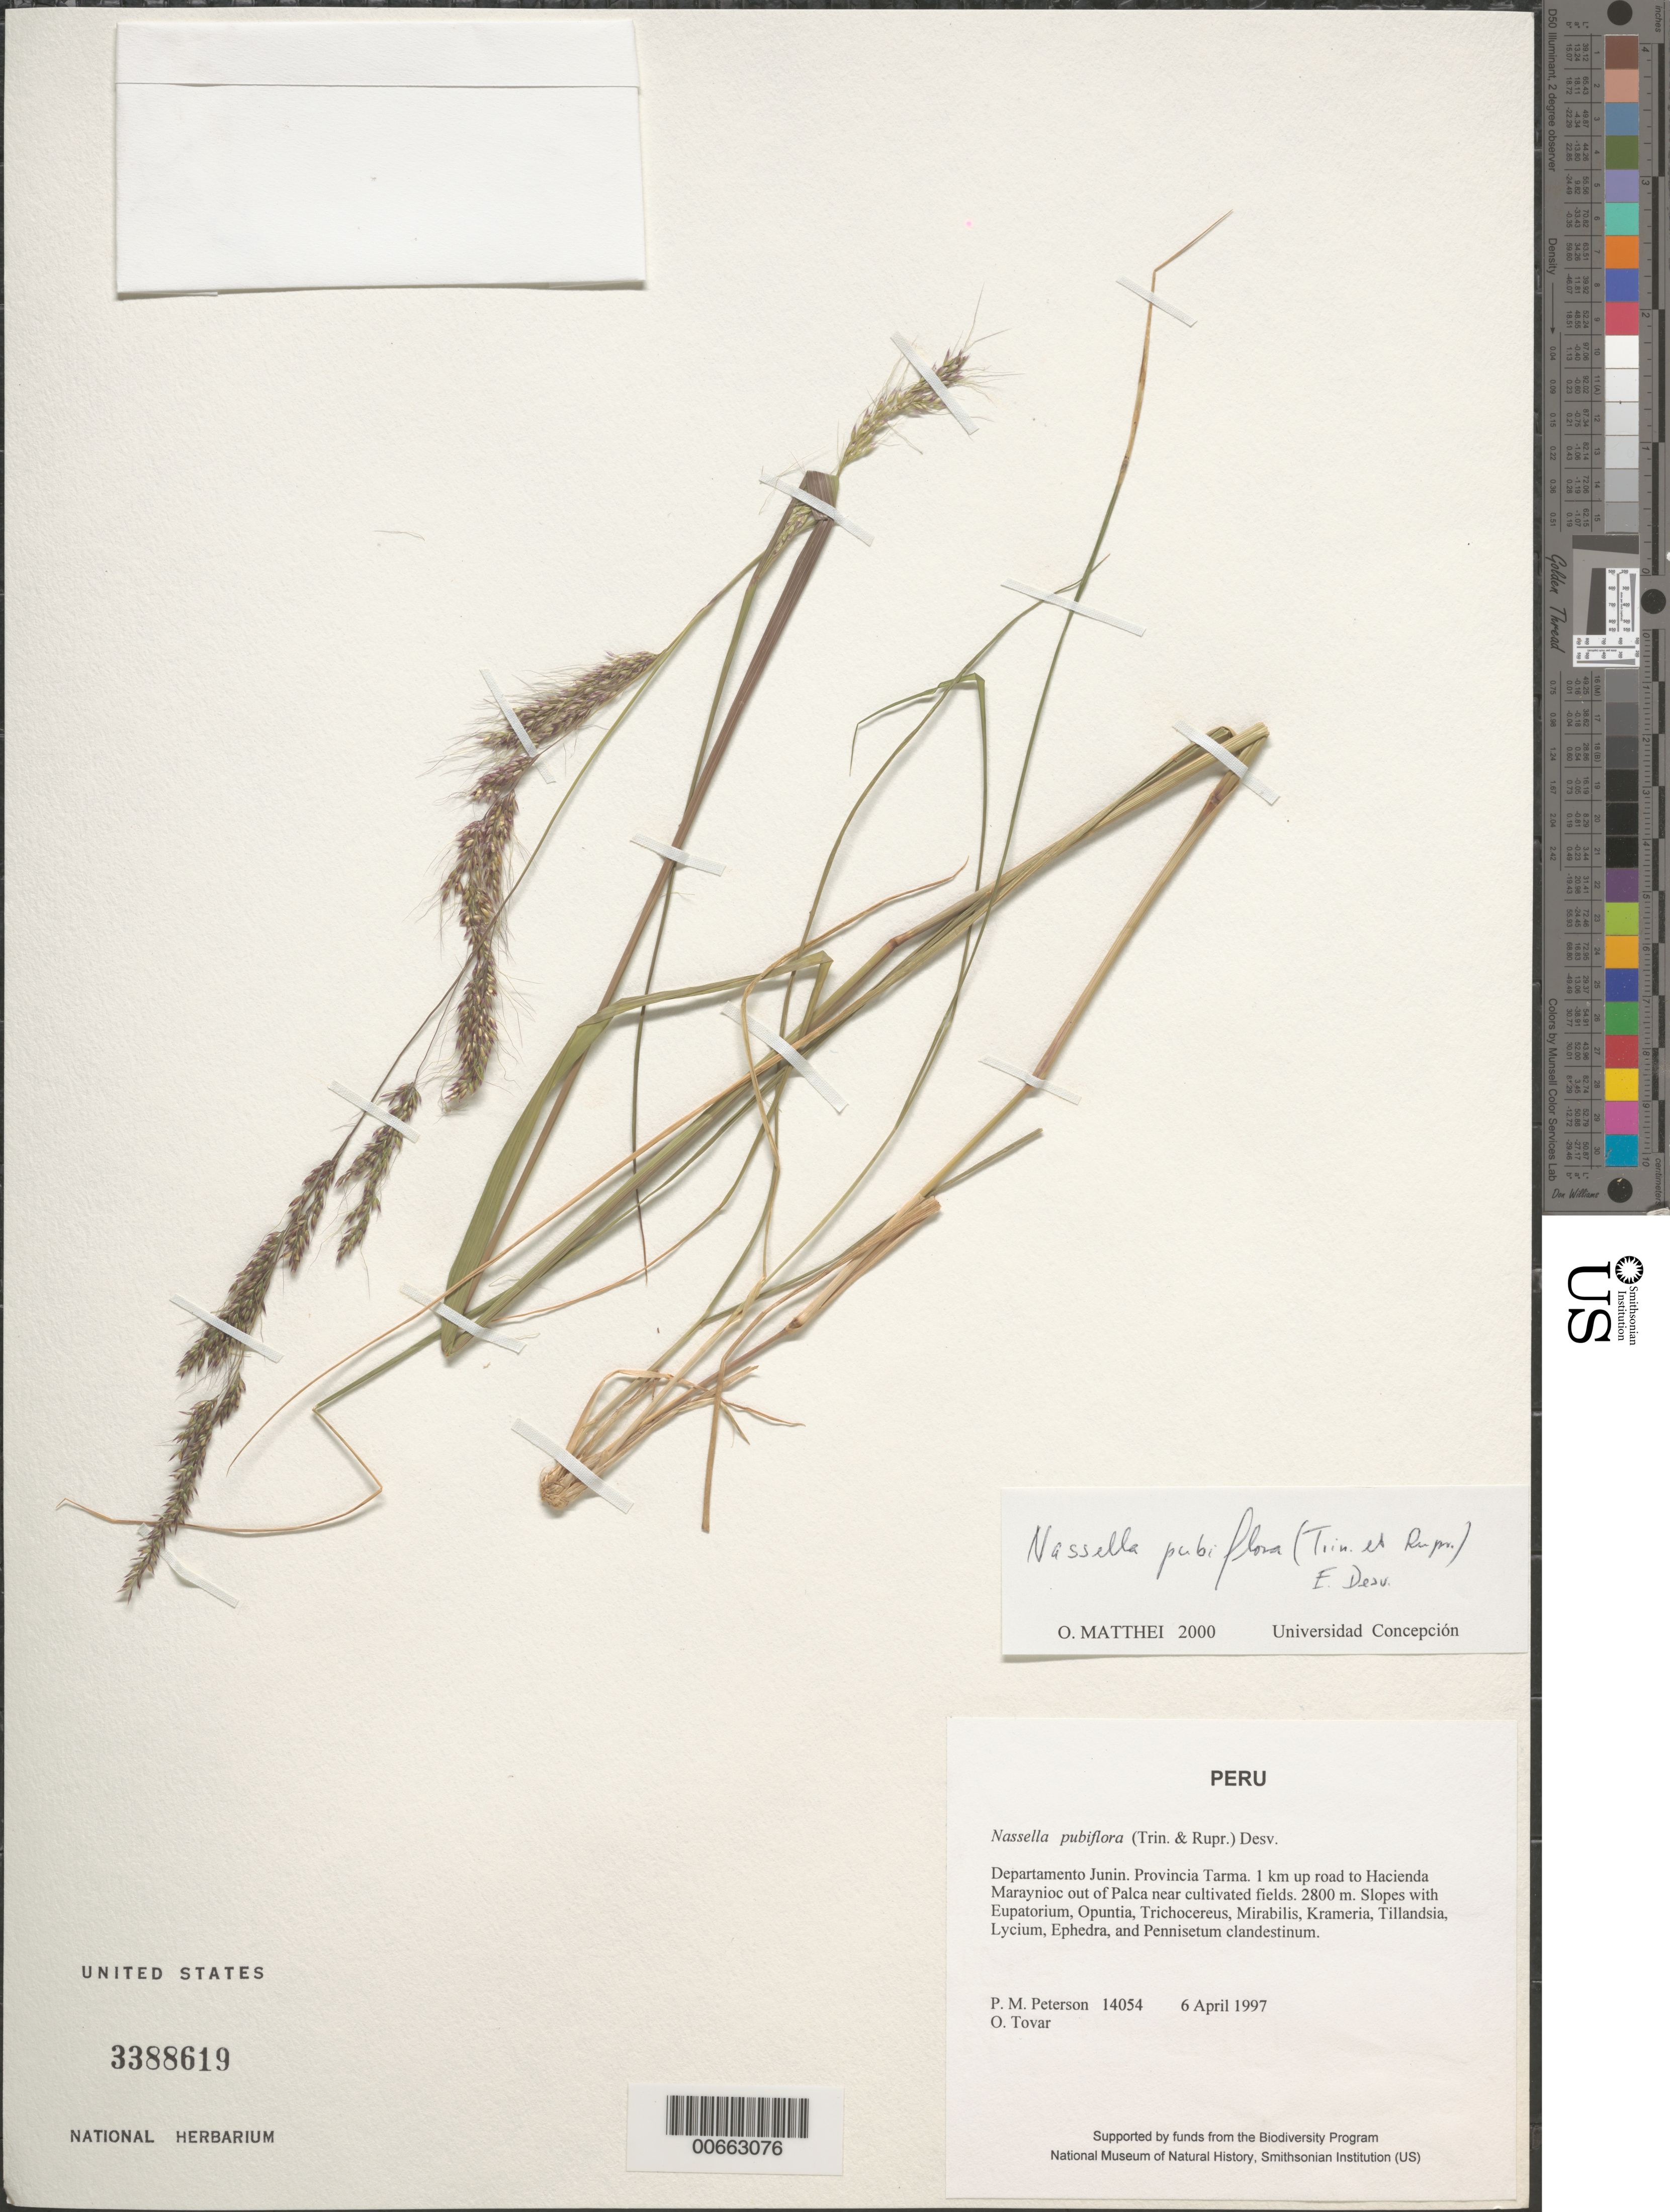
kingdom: Plantae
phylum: Tracheophyta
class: Liliopsida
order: Poales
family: Poaceae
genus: Nassella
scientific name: Nassella pubiflora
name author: (Trin. & Rupr.) É. Desv.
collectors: P. M. Peterson & Ó. Tovar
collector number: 14054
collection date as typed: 06 Apr 1997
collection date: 1997-04-06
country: Peru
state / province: Junín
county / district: Tarma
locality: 1 km up road to Hacienda Maraynioc out of Palca near cultivated fields.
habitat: Slopes with Eupatorium, Opuntia, Trichocereus, Mirabilis, Krameria, Tillandsia, Lycium, Ephedra, and Pennisetum clandestinum.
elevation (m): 2800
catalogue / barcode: US 3388619